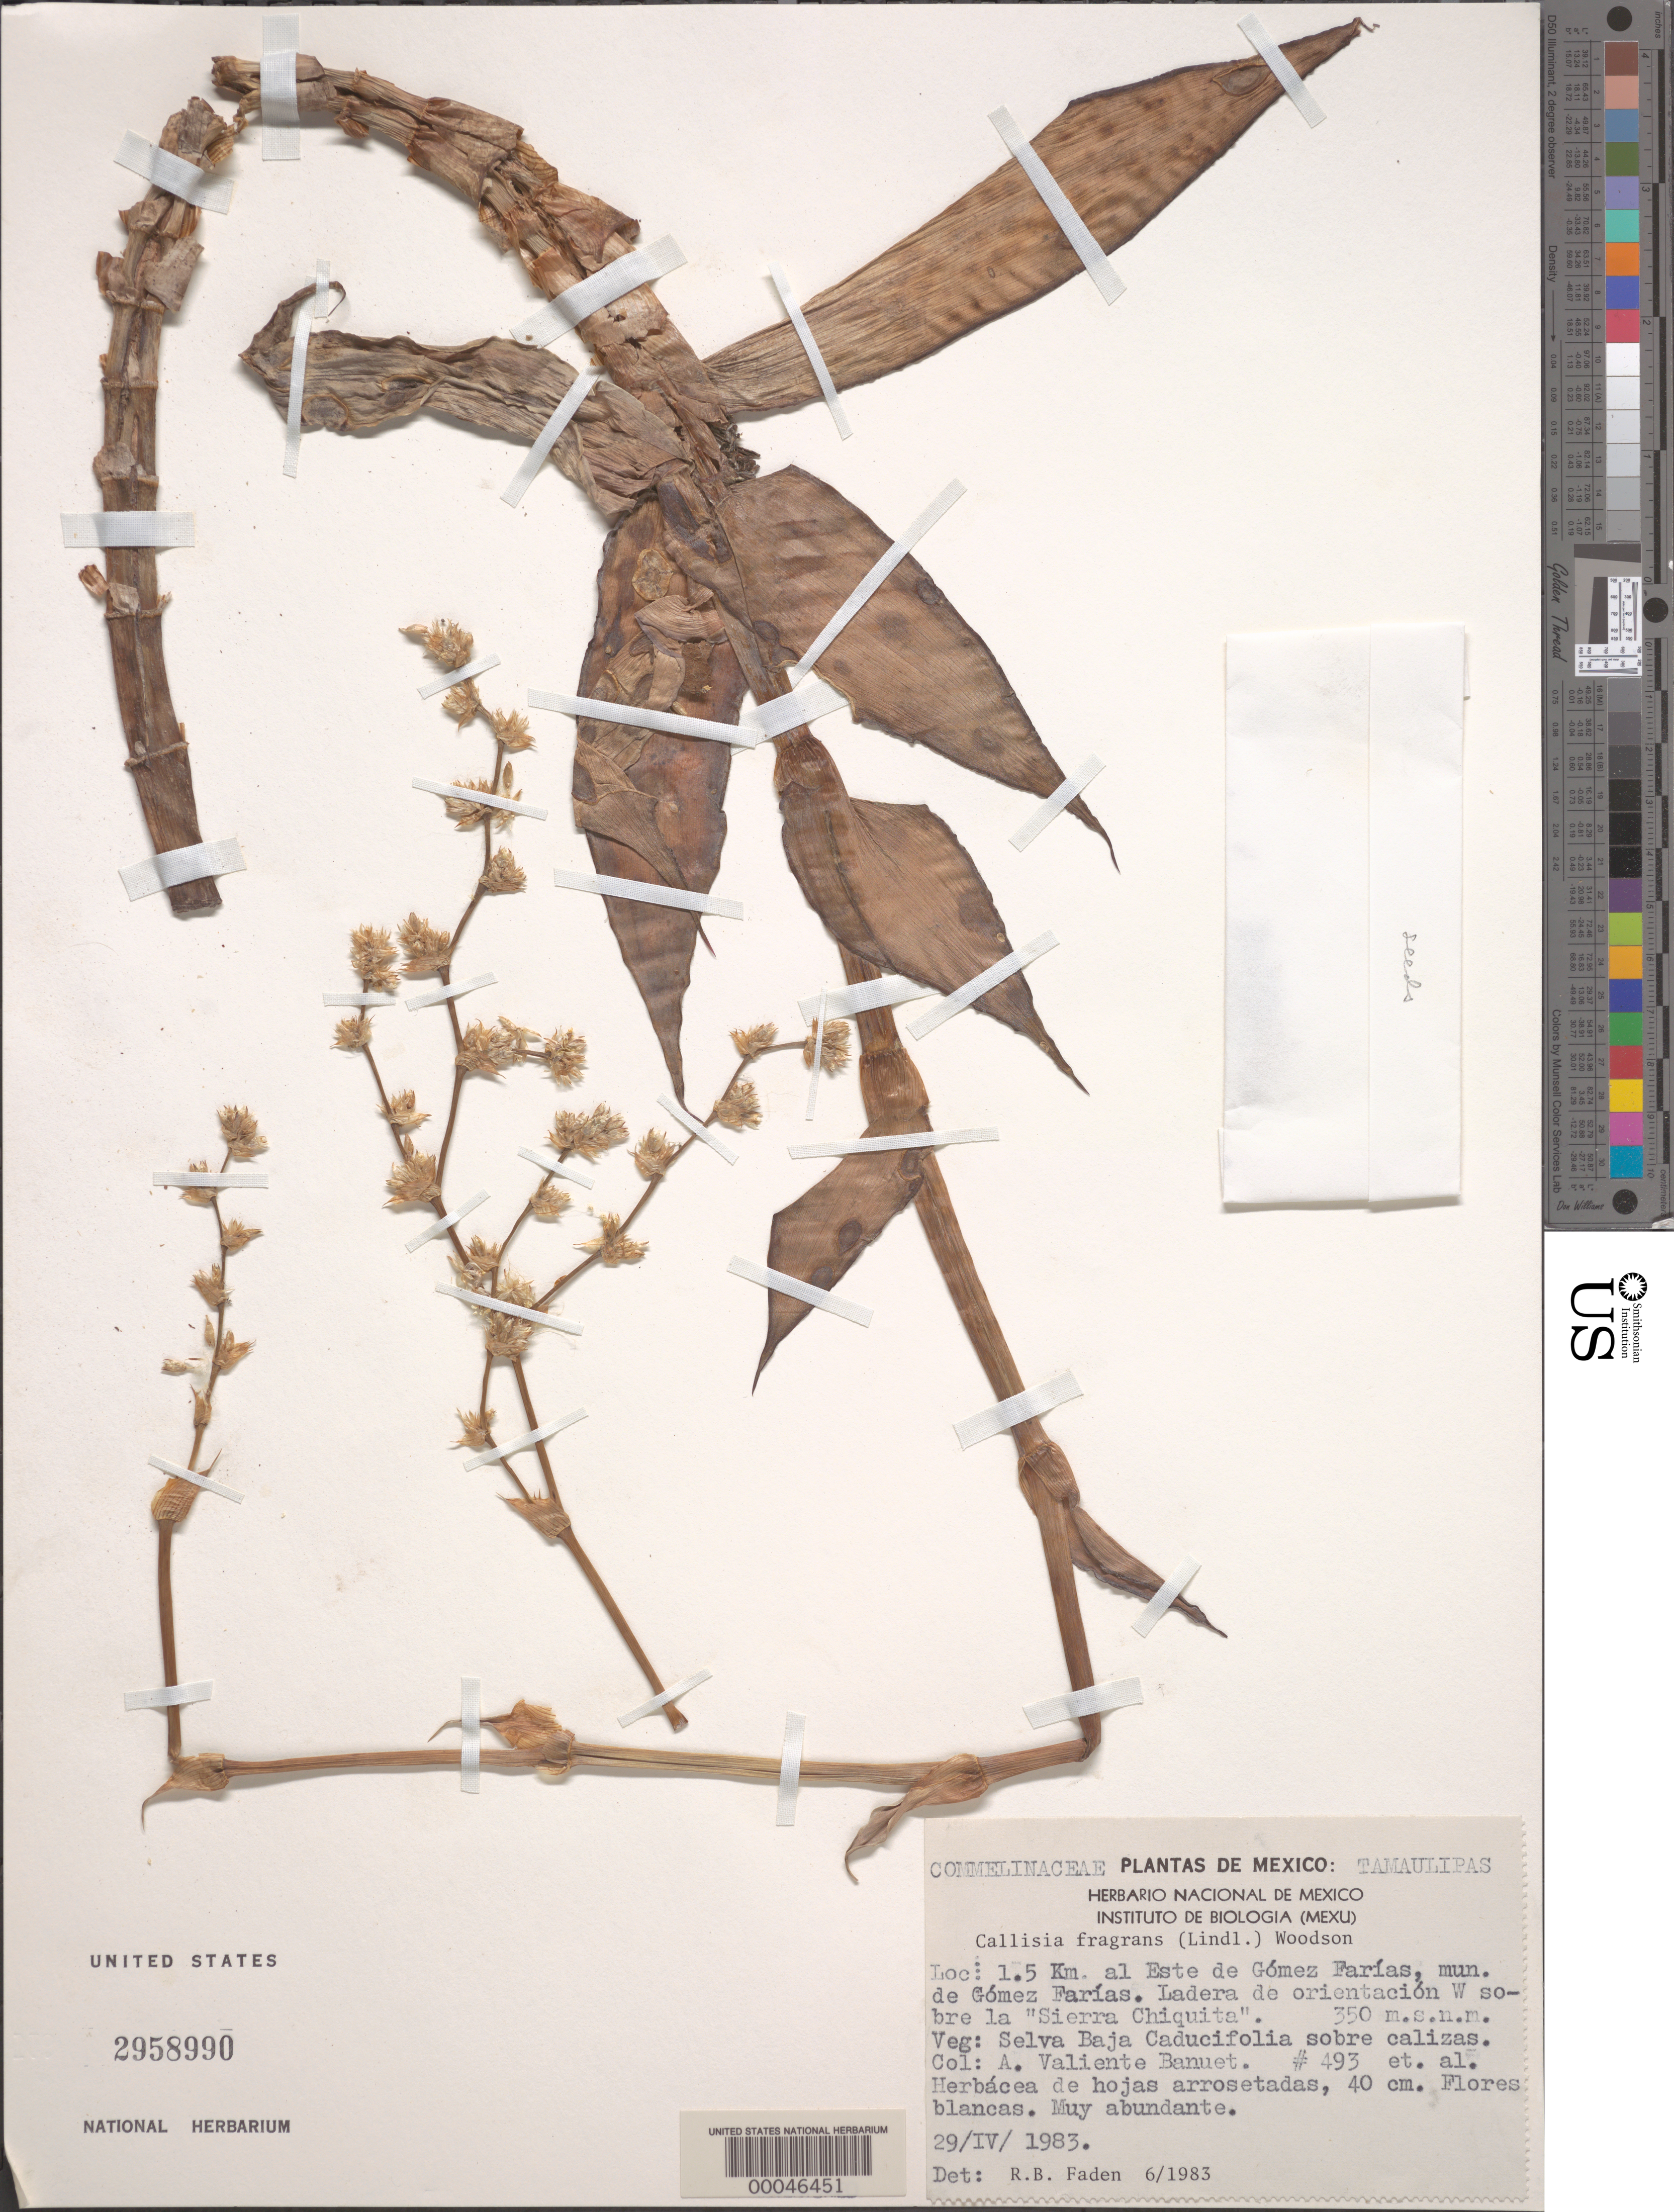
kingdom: Plantae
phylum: Tracheophyta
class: Liliopsida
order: Commelinales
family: Commelinaceae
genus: Callisia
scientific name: Callisia fragrans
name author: (Lindl.) Woodson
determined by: Faden, Robert B., (US), Smithsonian Institution - National Museum of Natural History (UNITED STATES)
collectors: A. Valiente B.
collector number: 493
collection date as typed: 29 Apr 1983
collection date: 1983-04-29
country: Mexico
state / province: Tamaulipas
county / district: Gómez Farías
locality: E of Gomez Farias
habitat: Woods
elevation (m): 350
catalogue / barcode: US 2958990